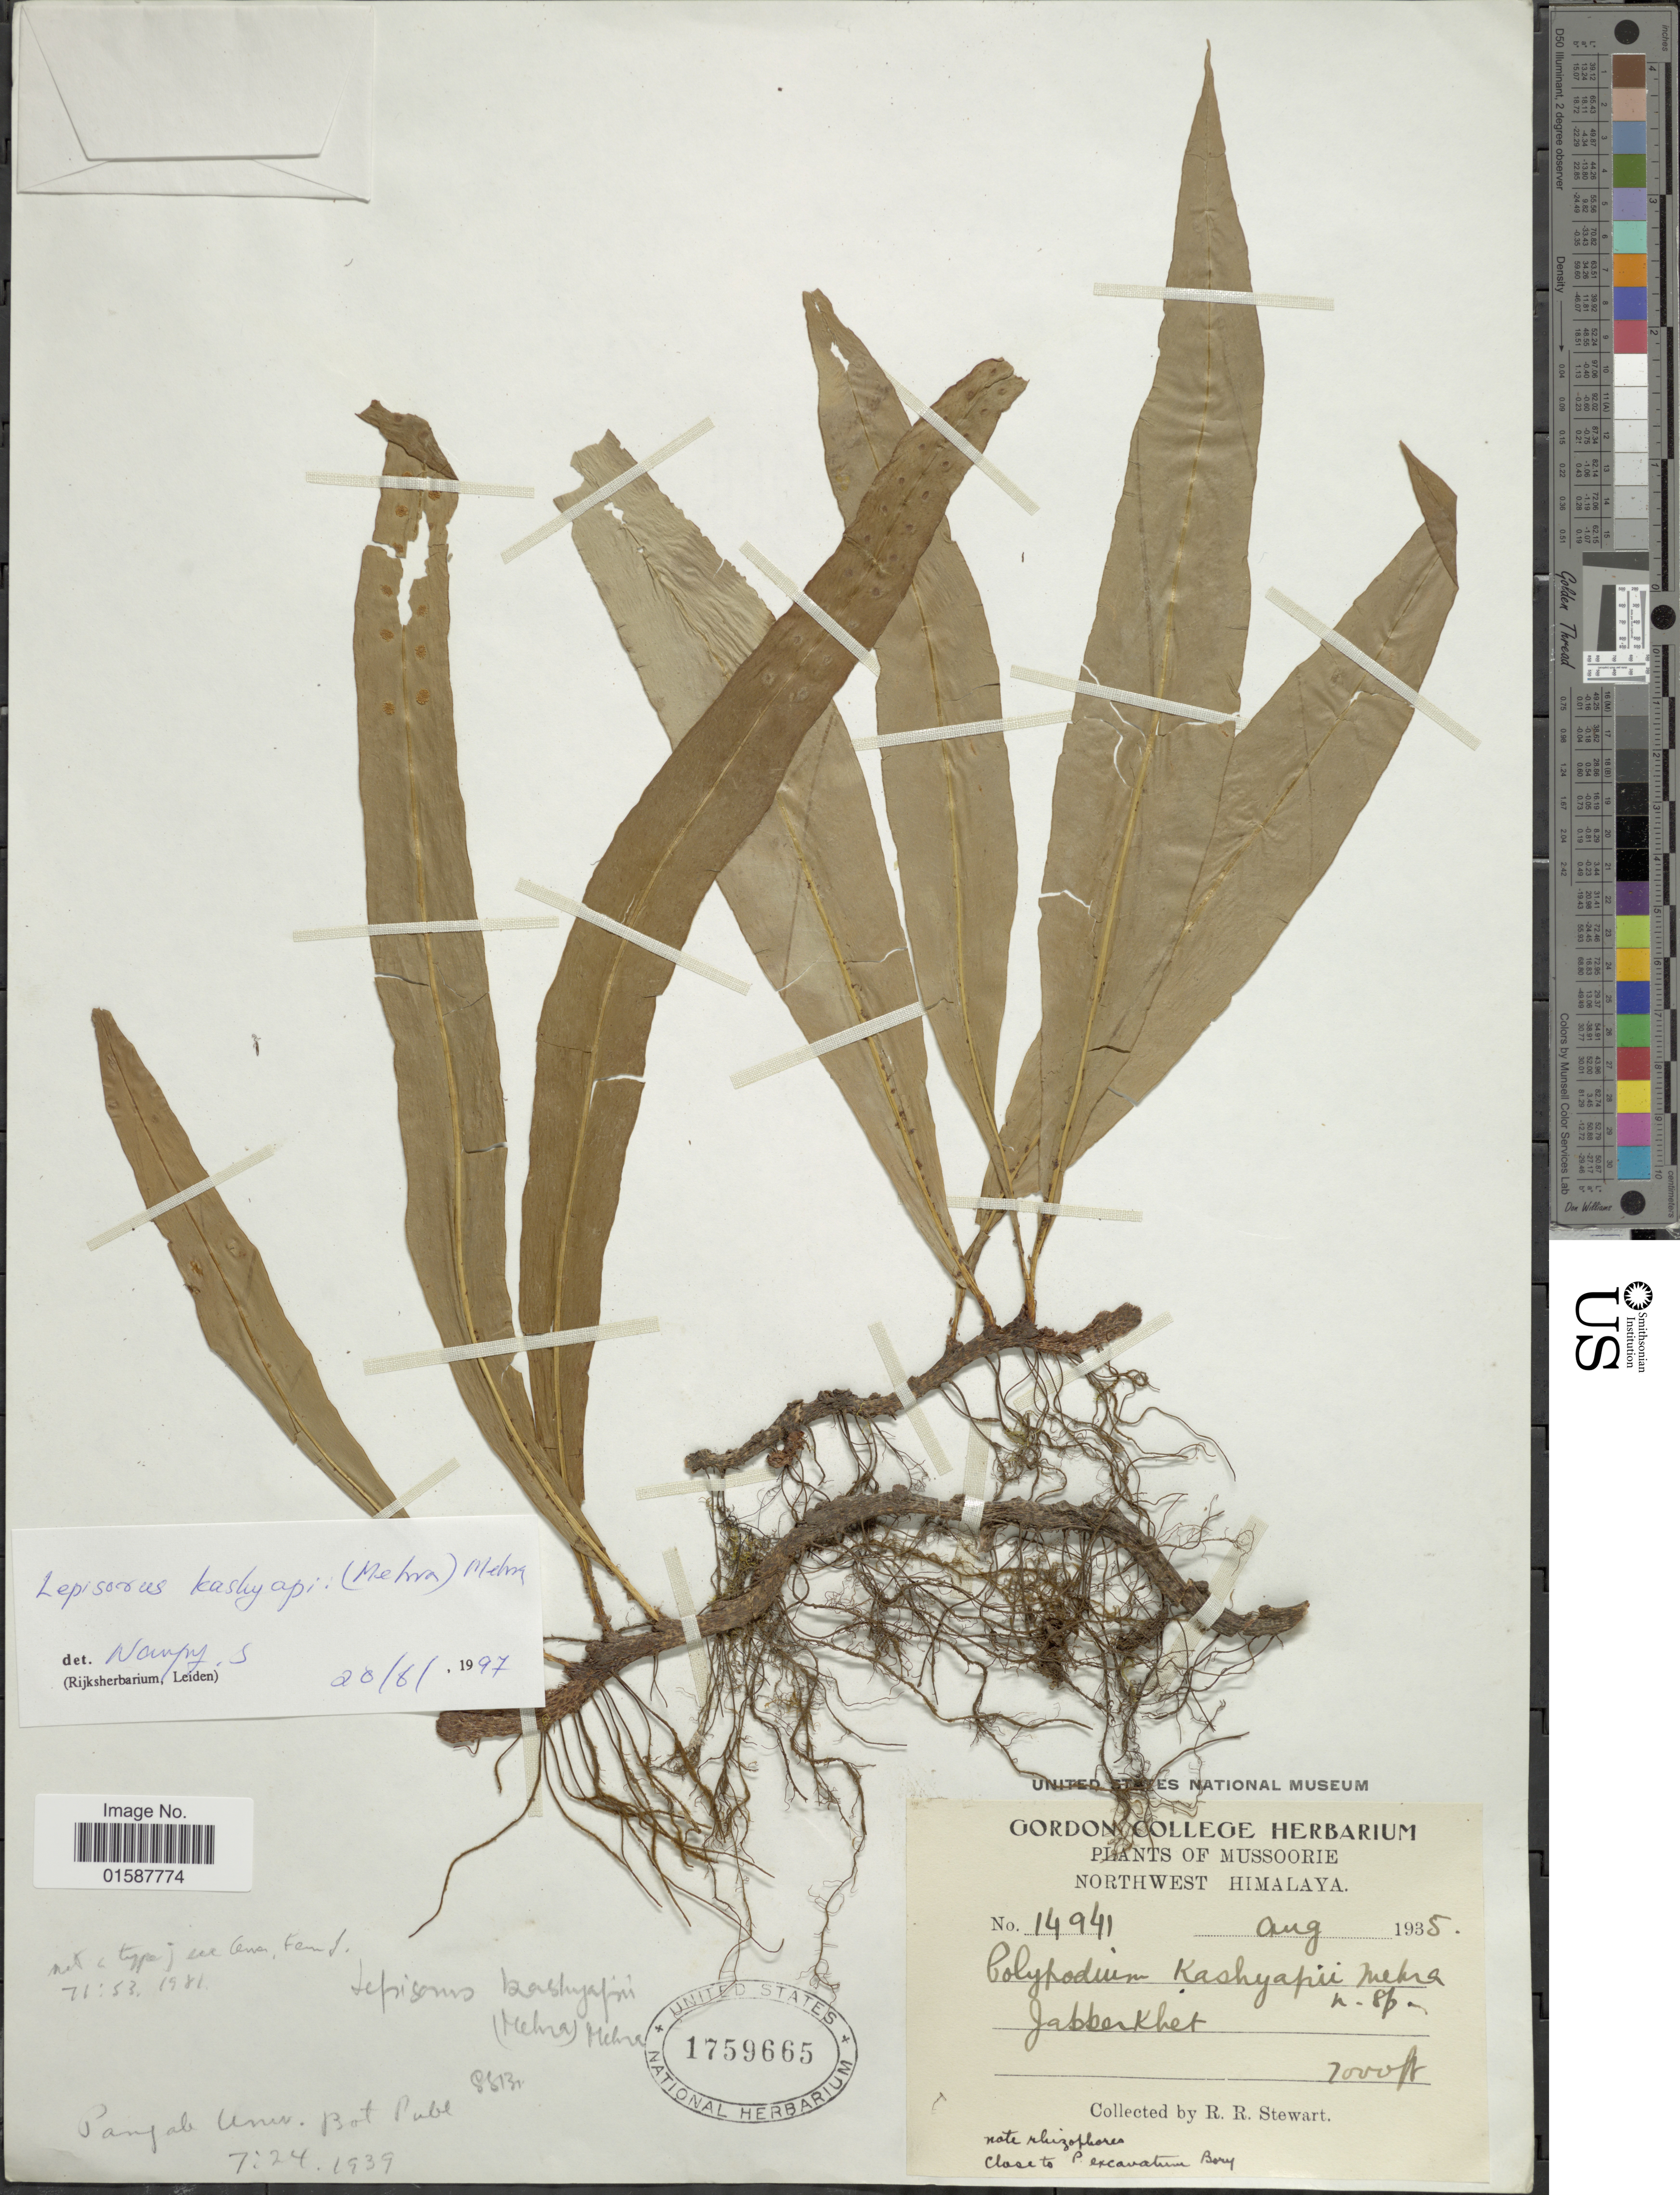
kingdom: Plantae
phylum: Tracheophyta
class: Polypodiopsida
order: Polypodiales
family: Polypodiaceae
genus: Lepisorus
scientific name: Lepisorus kashyapii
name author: (Mehra) Mehra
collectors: R. R. Stewart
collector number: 14941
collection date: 1935-08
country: India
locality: Mussoorie, Northwest Himalaya Jabberkhet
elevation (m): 2134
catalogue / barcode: US 1759665